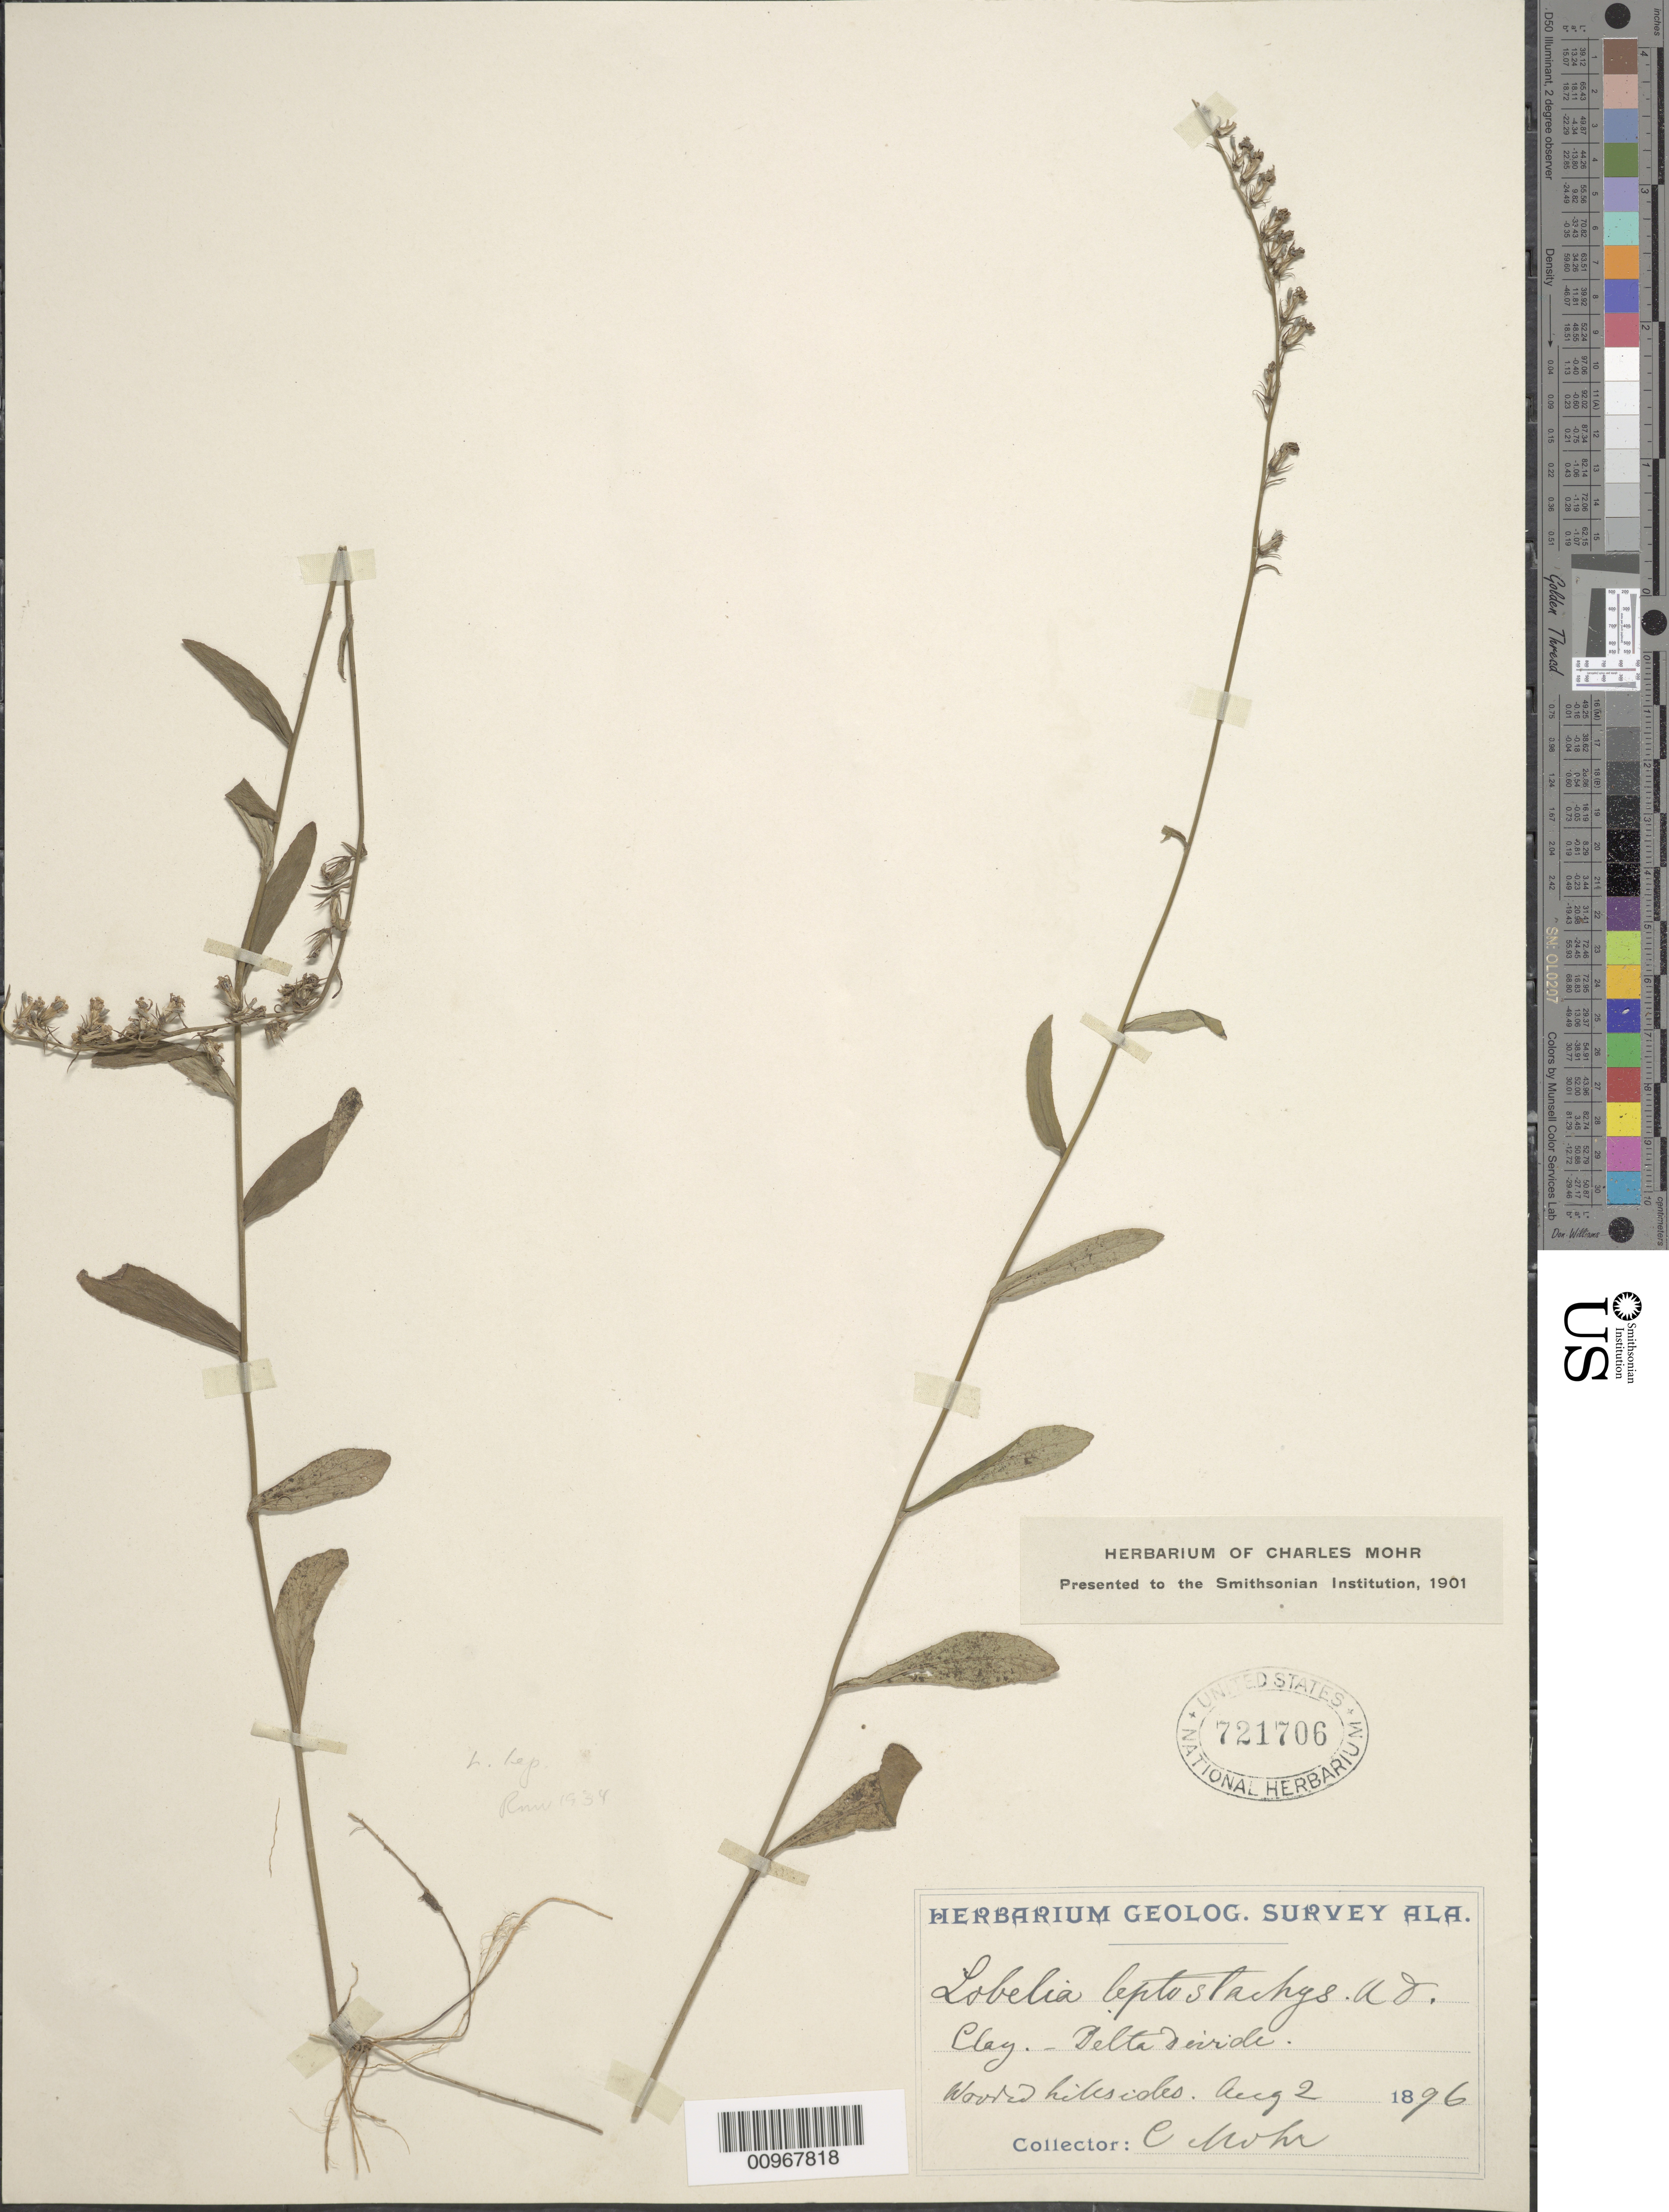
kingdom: Plantae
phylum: Tracheophyta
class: Magnoliopsida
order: Asterales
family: Campanulaceae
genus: Lobelia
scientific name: Lobelia leptostachys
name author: A. DC.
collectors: C. T. Mohr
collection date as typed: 02 Aug 1896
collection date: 1896-08-02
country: United States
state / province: Alabama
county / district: Clay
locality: Delta divide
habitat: woods, hillsides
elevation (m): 305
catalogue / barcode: US 721706